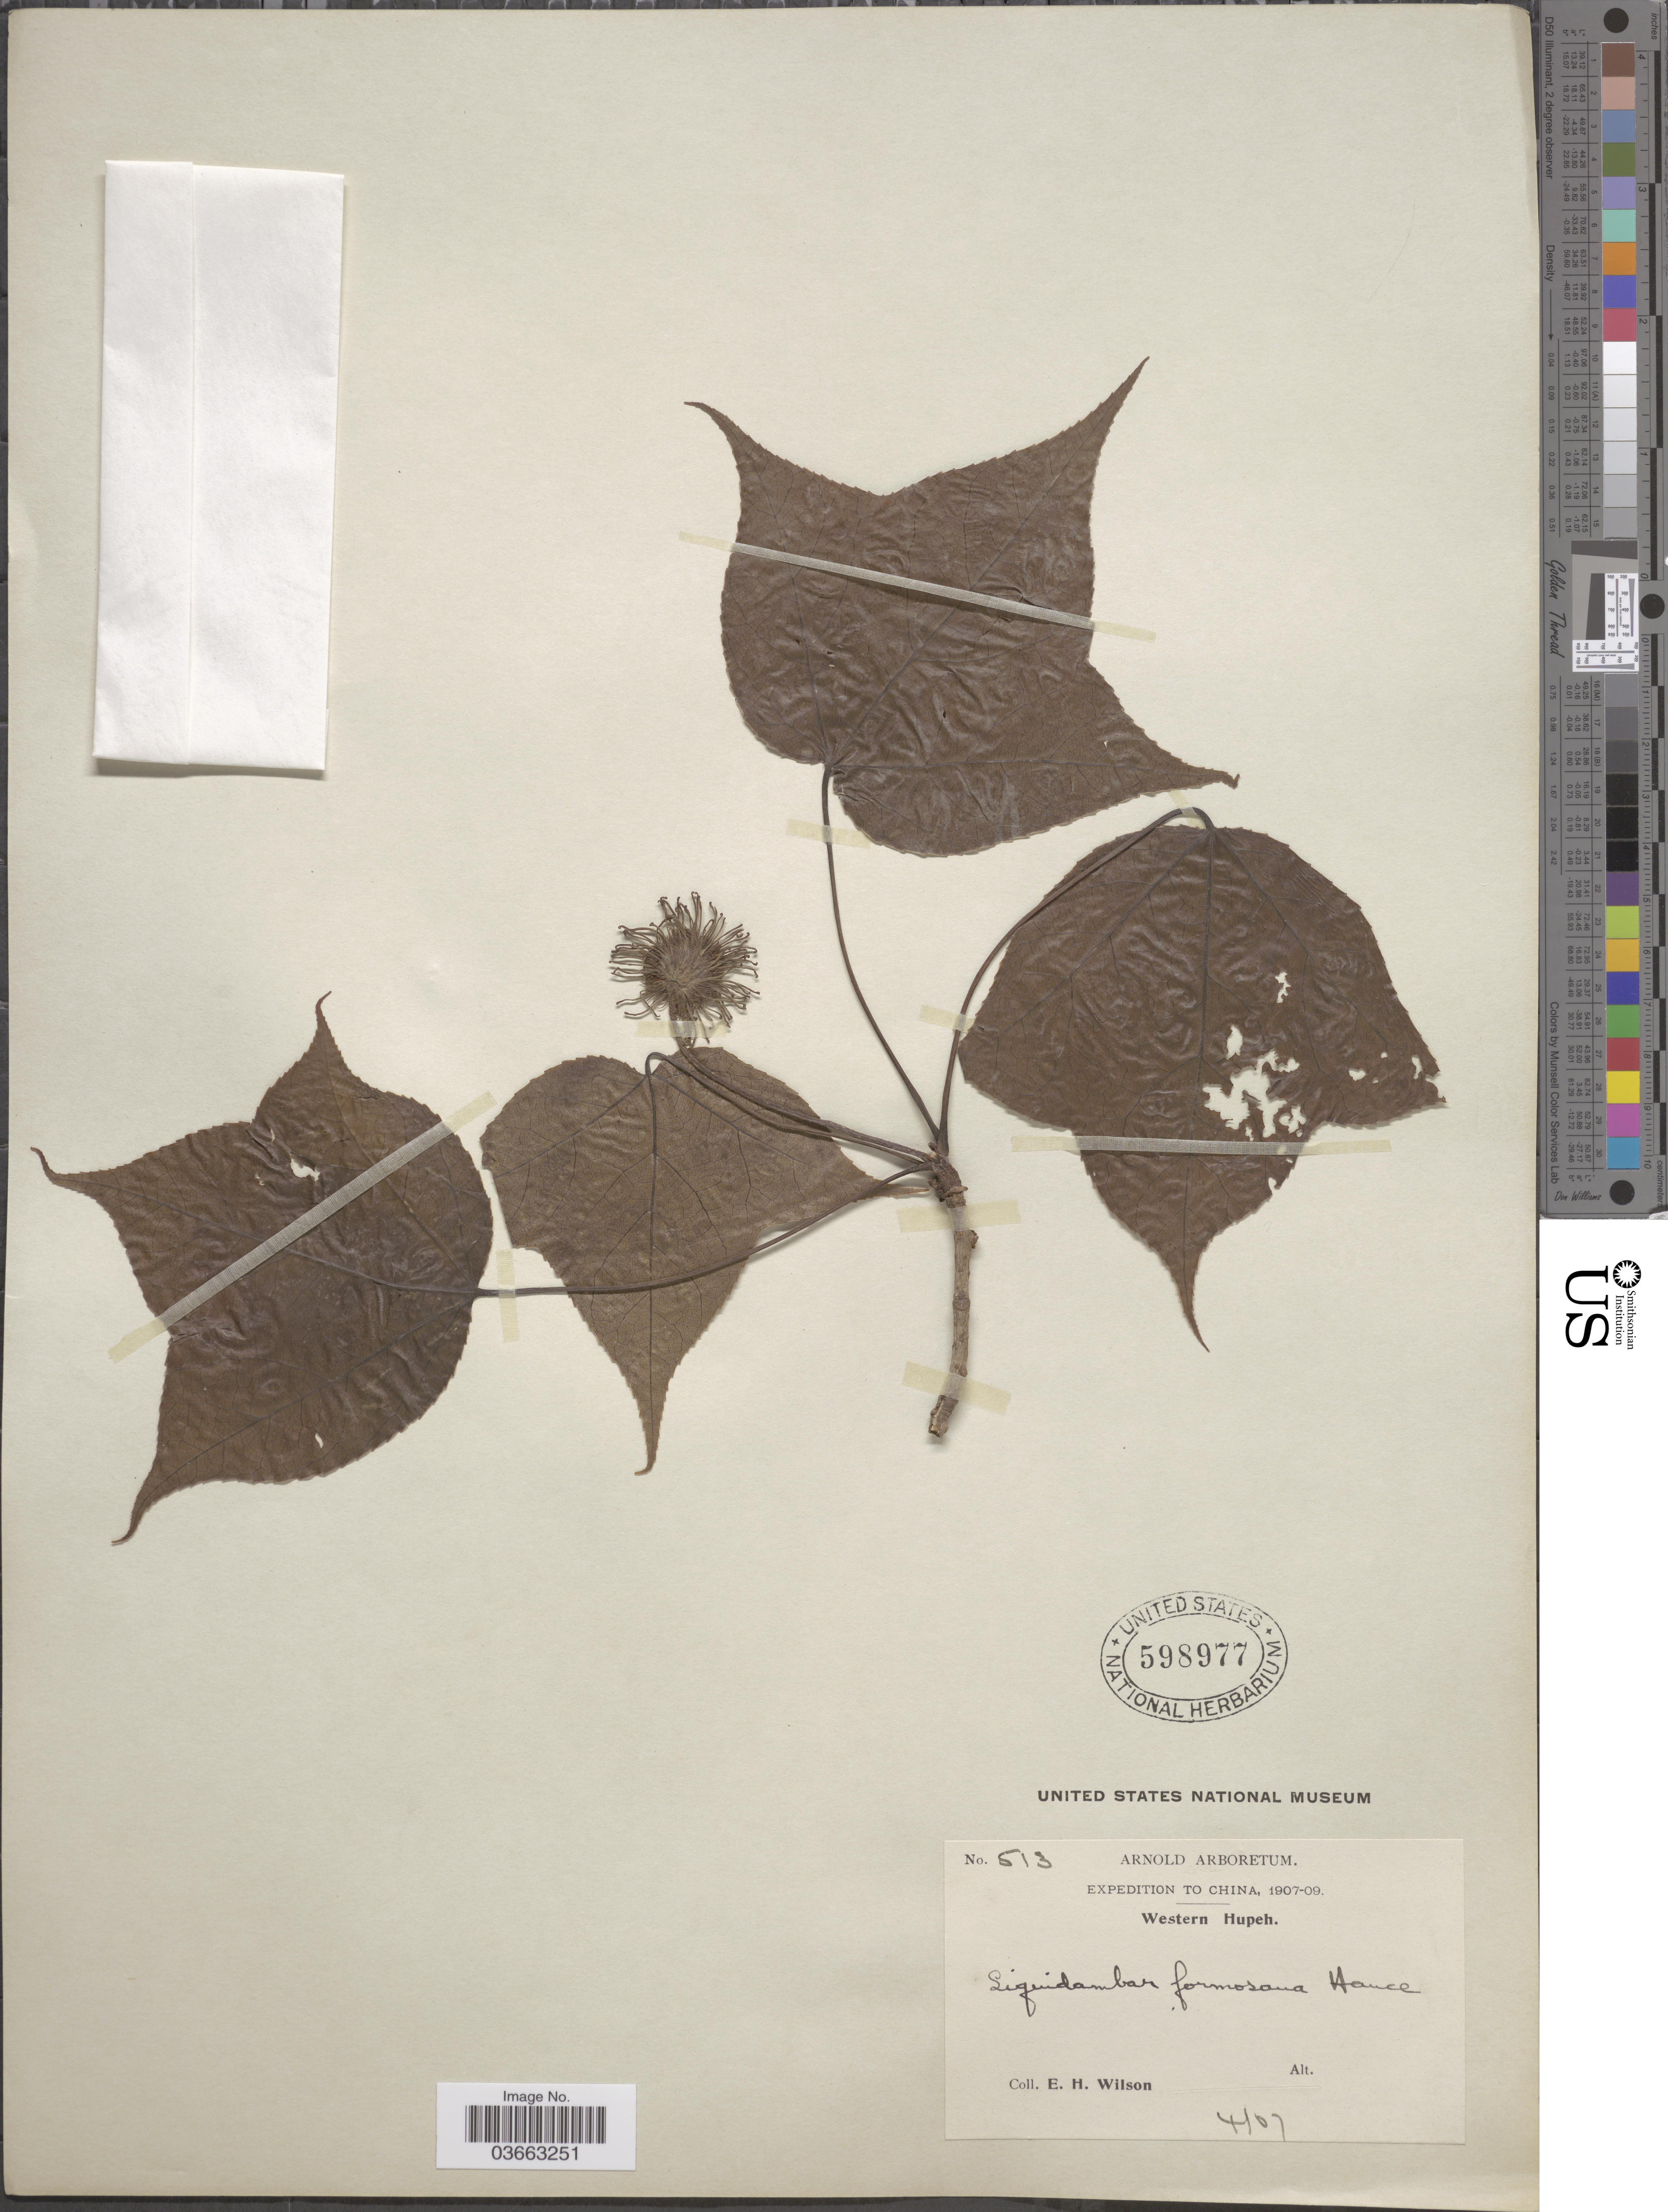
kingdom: Plantae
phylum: Tracheophyta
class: Magnoliopsida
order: Saxifragales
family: Altingiaceae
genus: Liquidambar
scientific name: Liquidambar formosana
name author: Hance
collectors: E. Wilson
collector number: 513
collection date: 1907-04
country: China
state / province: Hubei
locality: Western Hupeh.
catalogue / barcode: US 598977